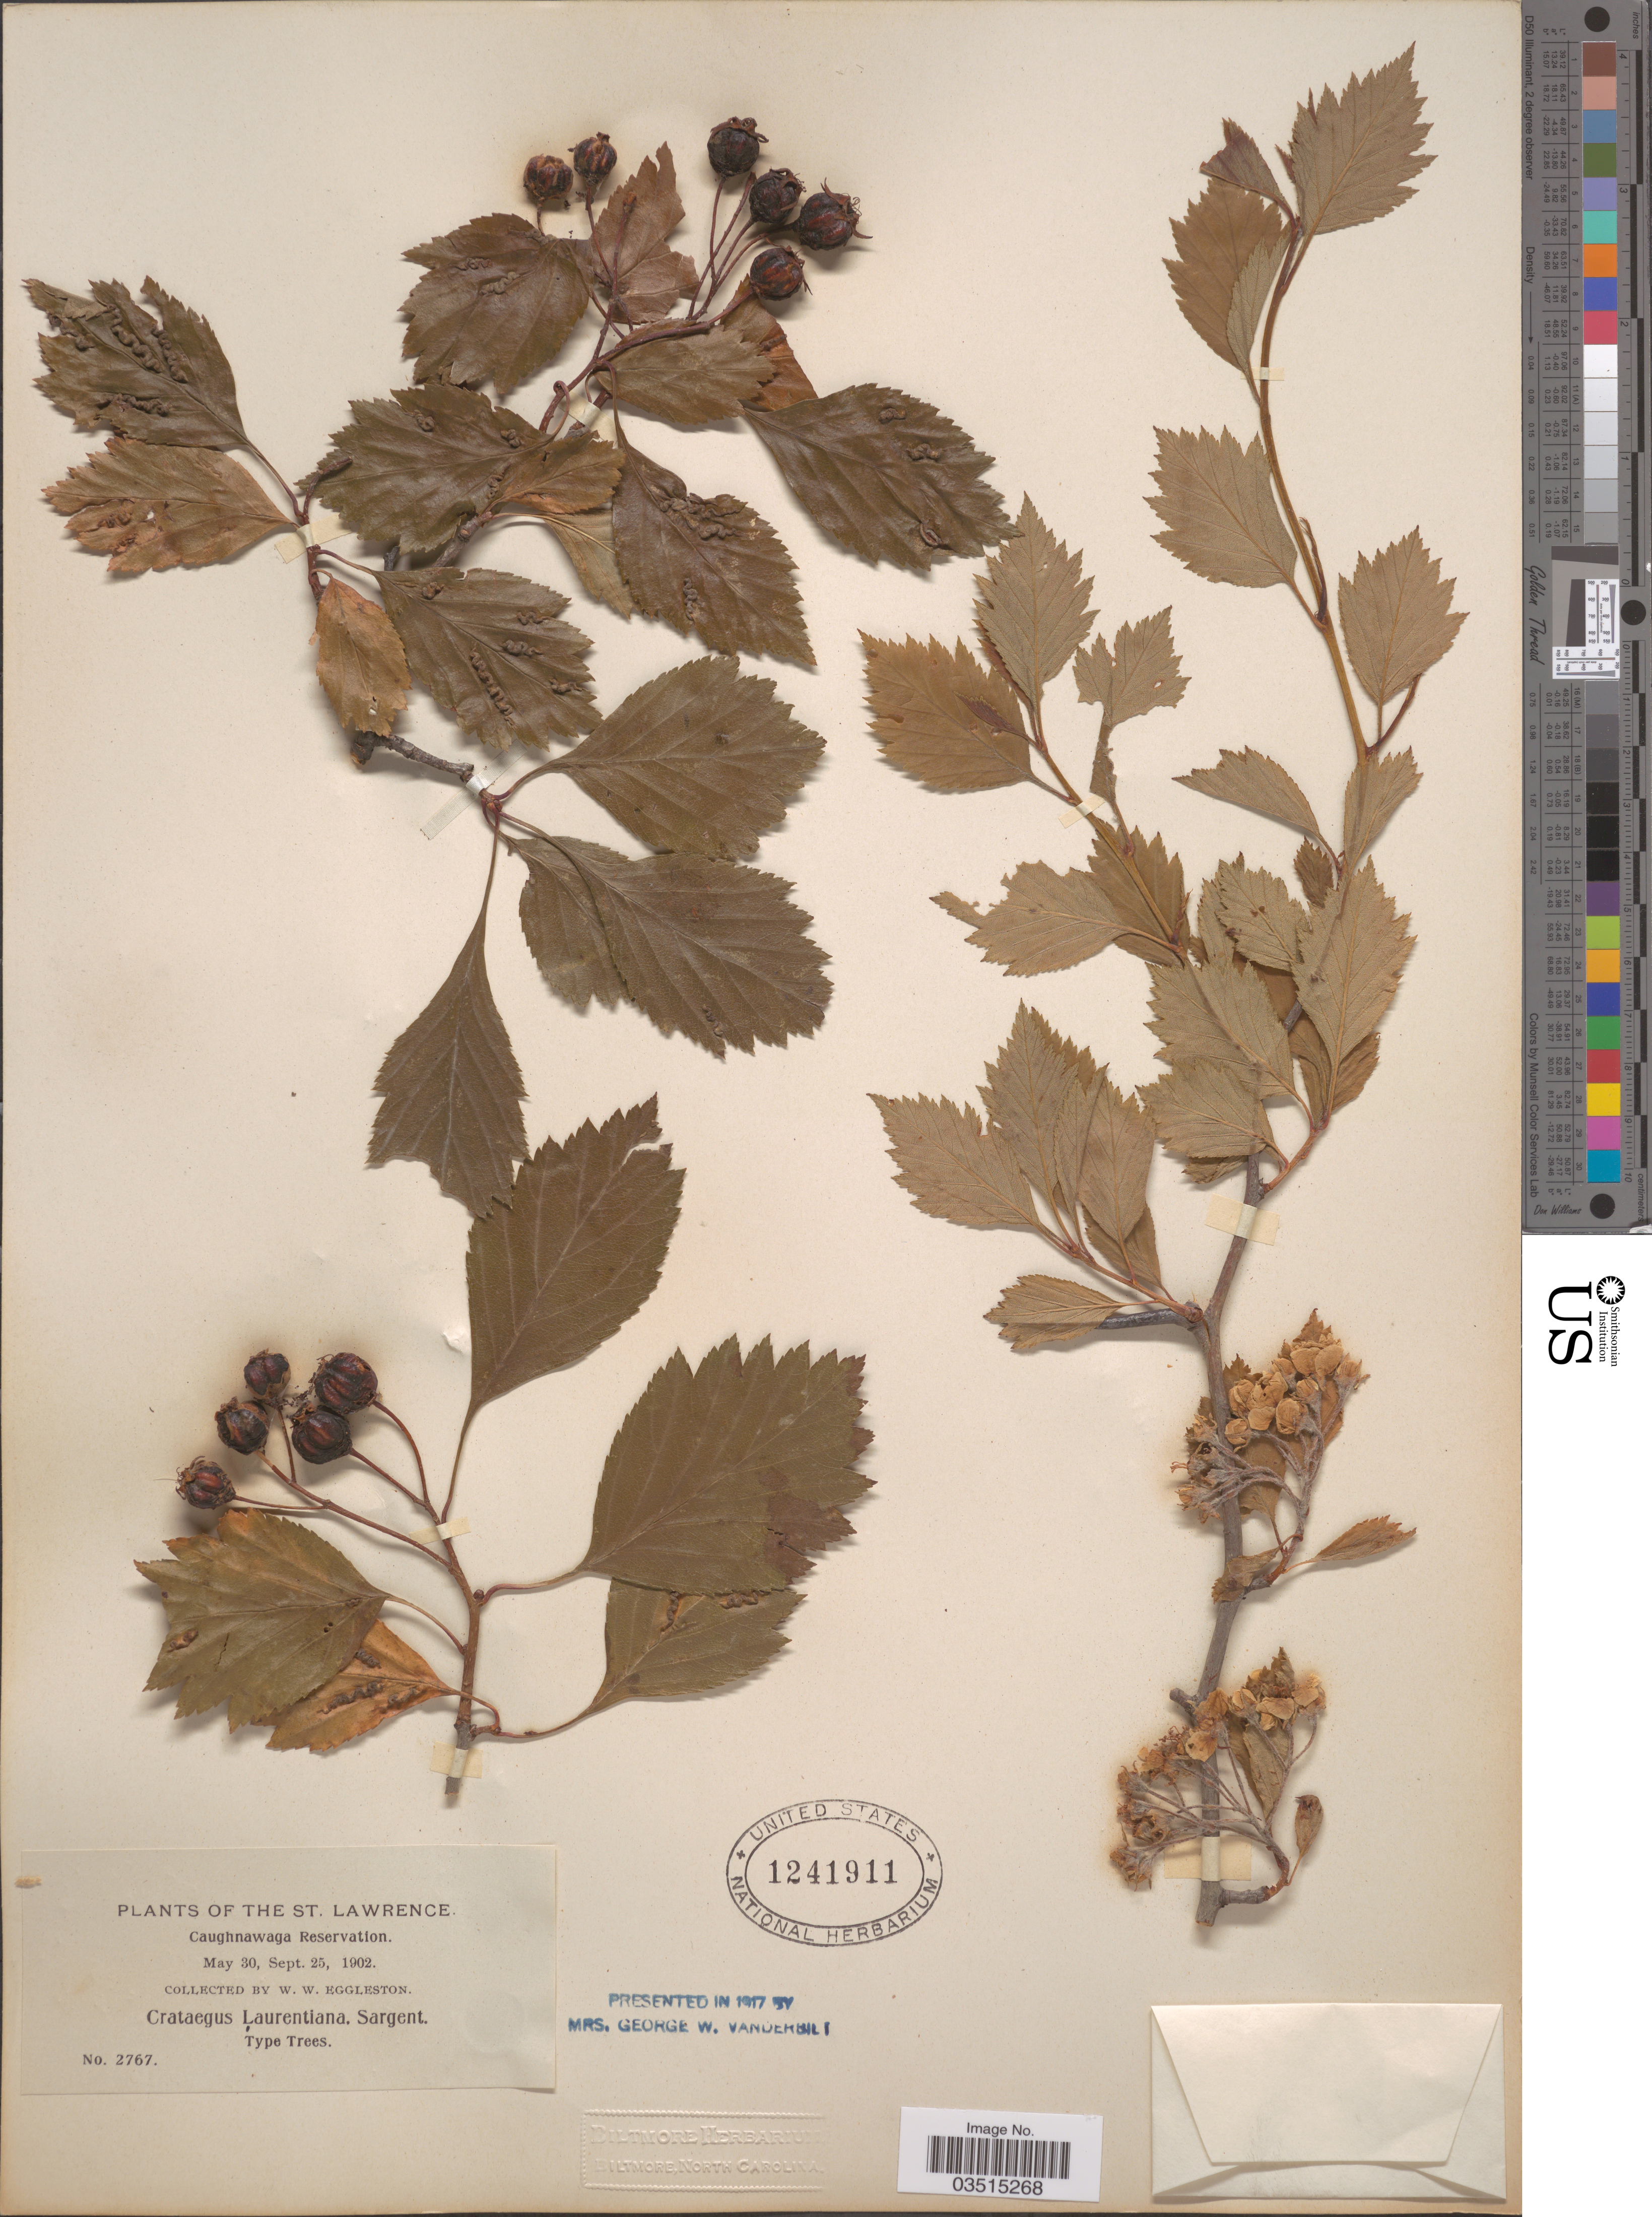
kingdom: Plantae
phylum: Tracheophyta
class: Magnoliopsida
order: Rosales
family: Rosaceae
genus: Crataegus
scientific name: Crataegus laurentiana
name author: Sarg.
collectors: W. W. Eggleston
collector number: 2767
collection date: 1902-05-30/1902-09-25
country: Canada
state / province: Quebec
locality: The St. Lawrence. Caughnawaga Reservation.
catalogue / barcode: US 1241911